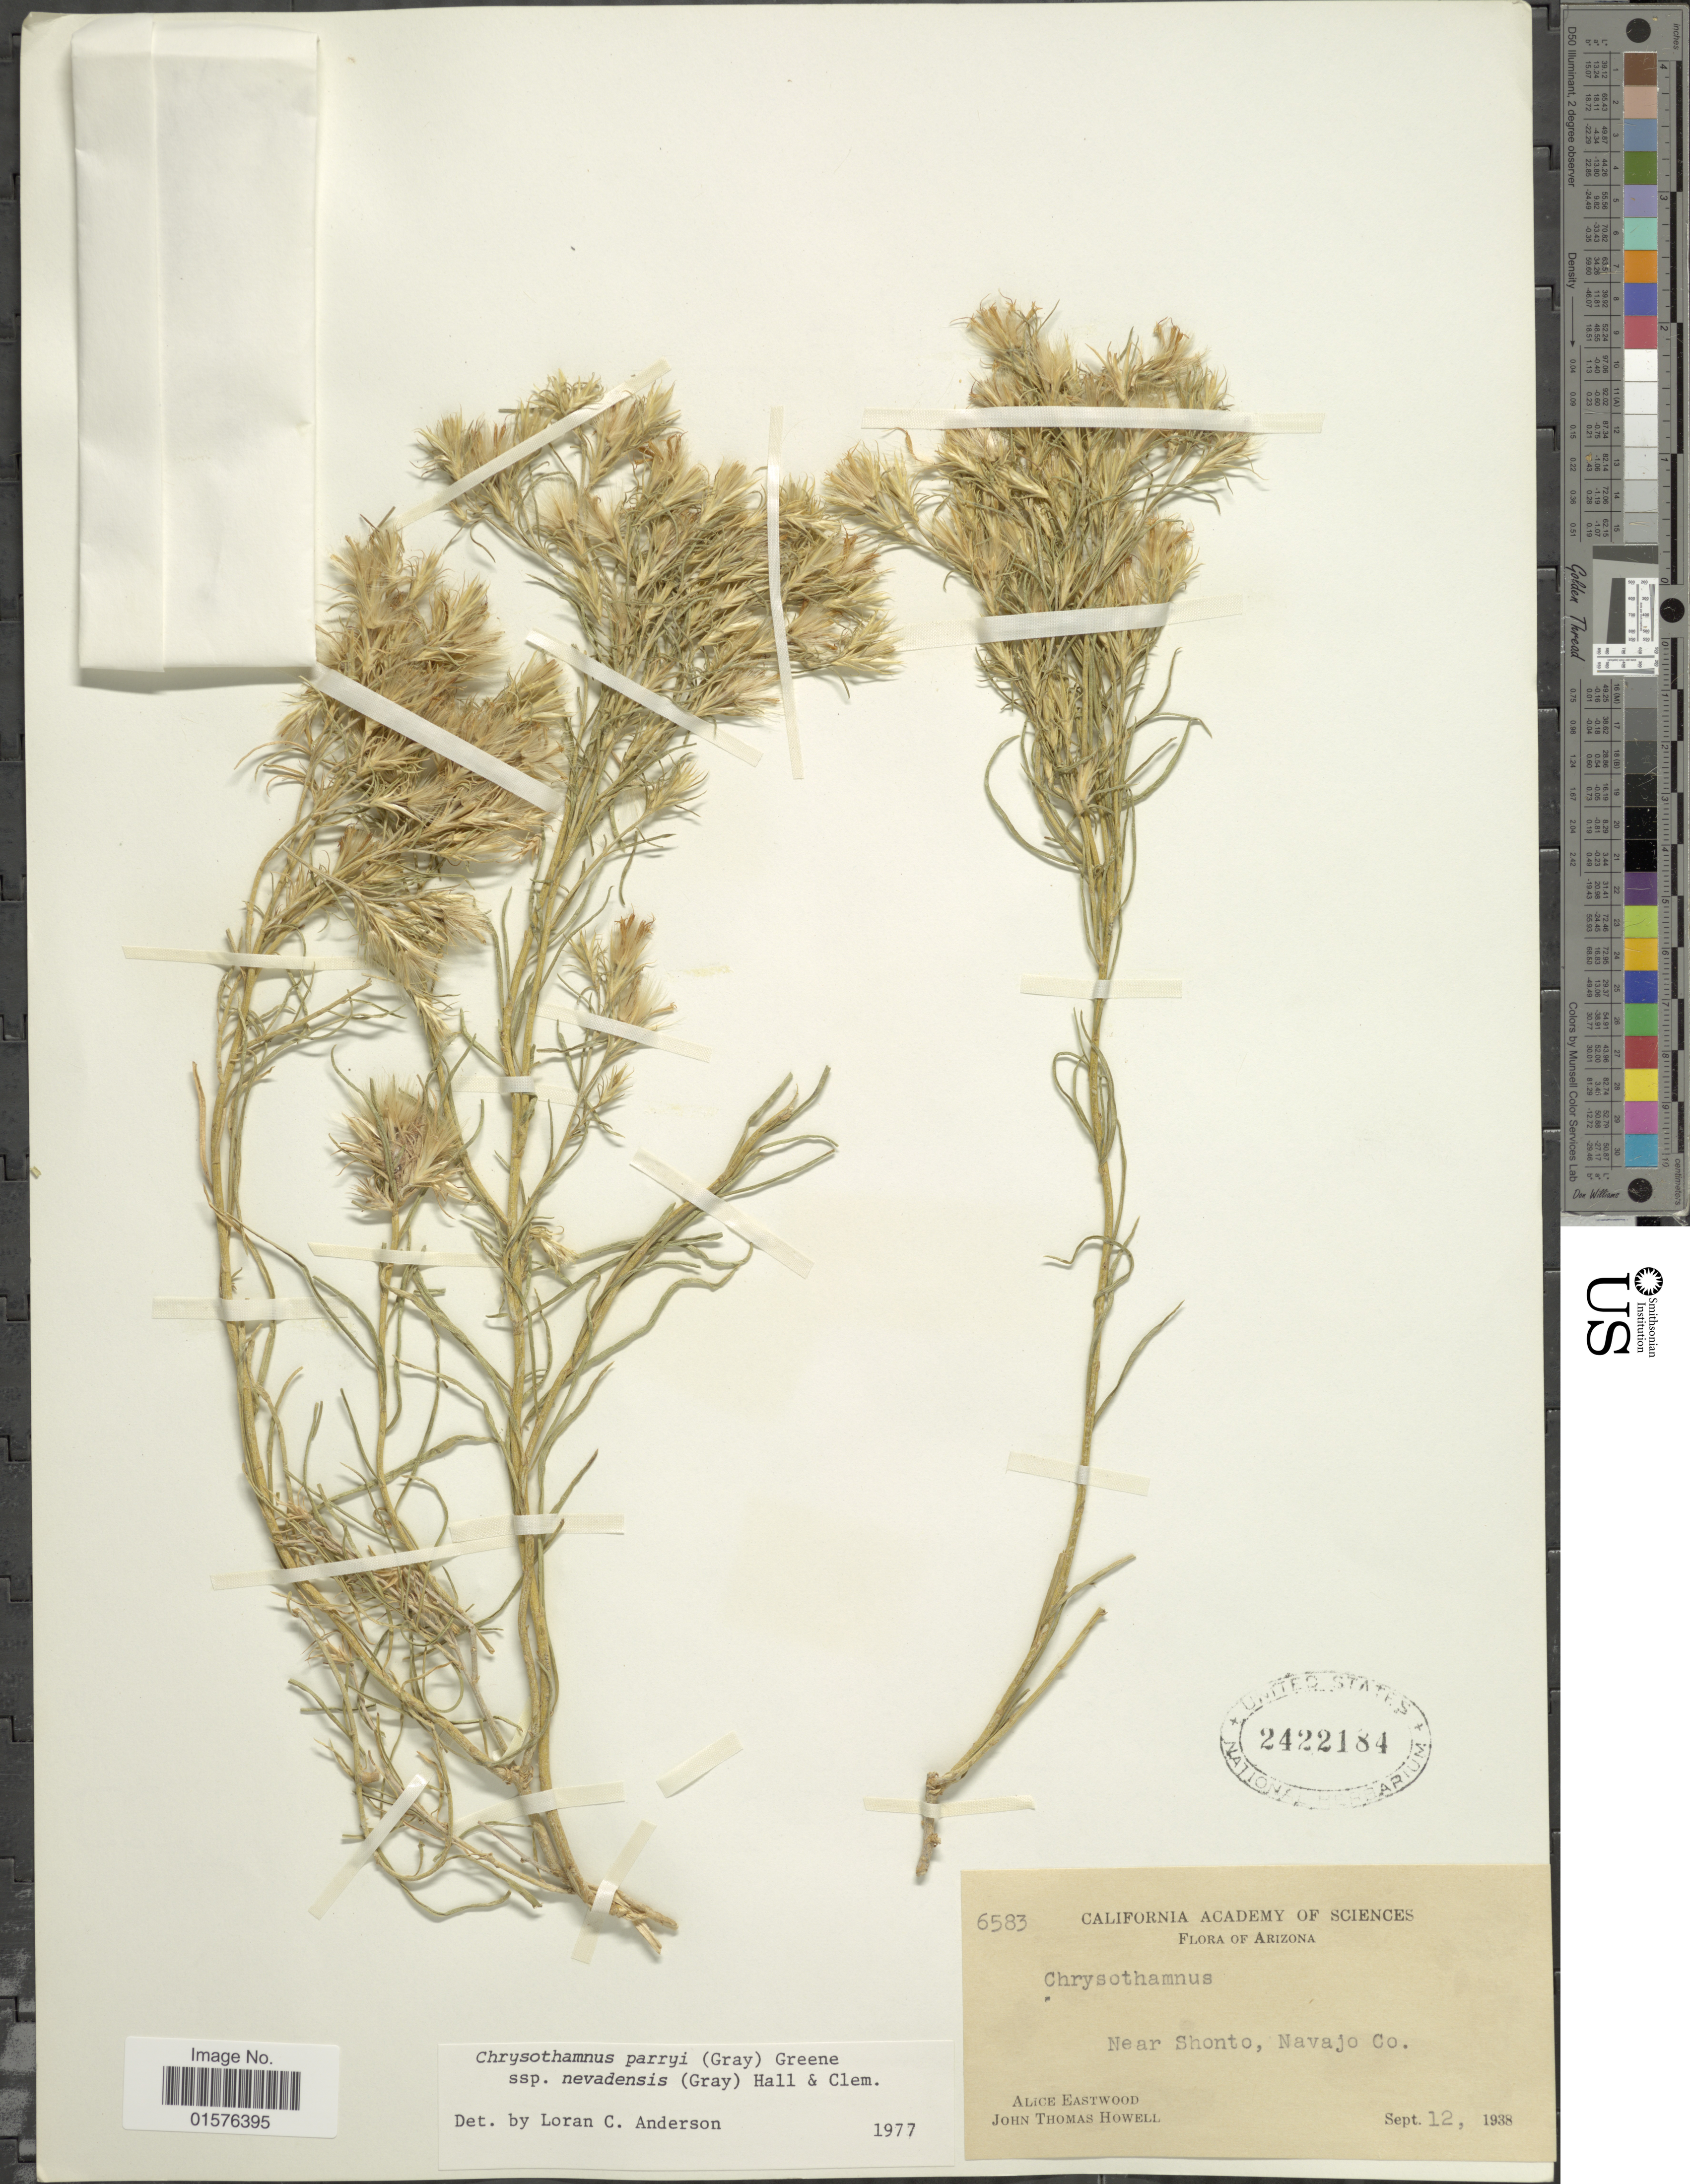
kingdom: Plantae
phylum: Tracheophyta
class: Magnoliopsida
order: Asterales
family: Asteraceae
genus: Ericameria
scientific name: Ericameria parryi var. nevadensis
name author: (A. Gray) G.L. Nesom & G.I. Baird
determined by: Urbatsch, Lowell E., Curator (LSU), Louisiana State University (UNITED STATES)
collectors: A. Eastwood & J. T. Howell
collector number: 6583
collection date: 1938-09-12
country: United States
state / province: Arizona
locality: Near Shonto, Navajo Co.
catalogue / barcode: US 2422184